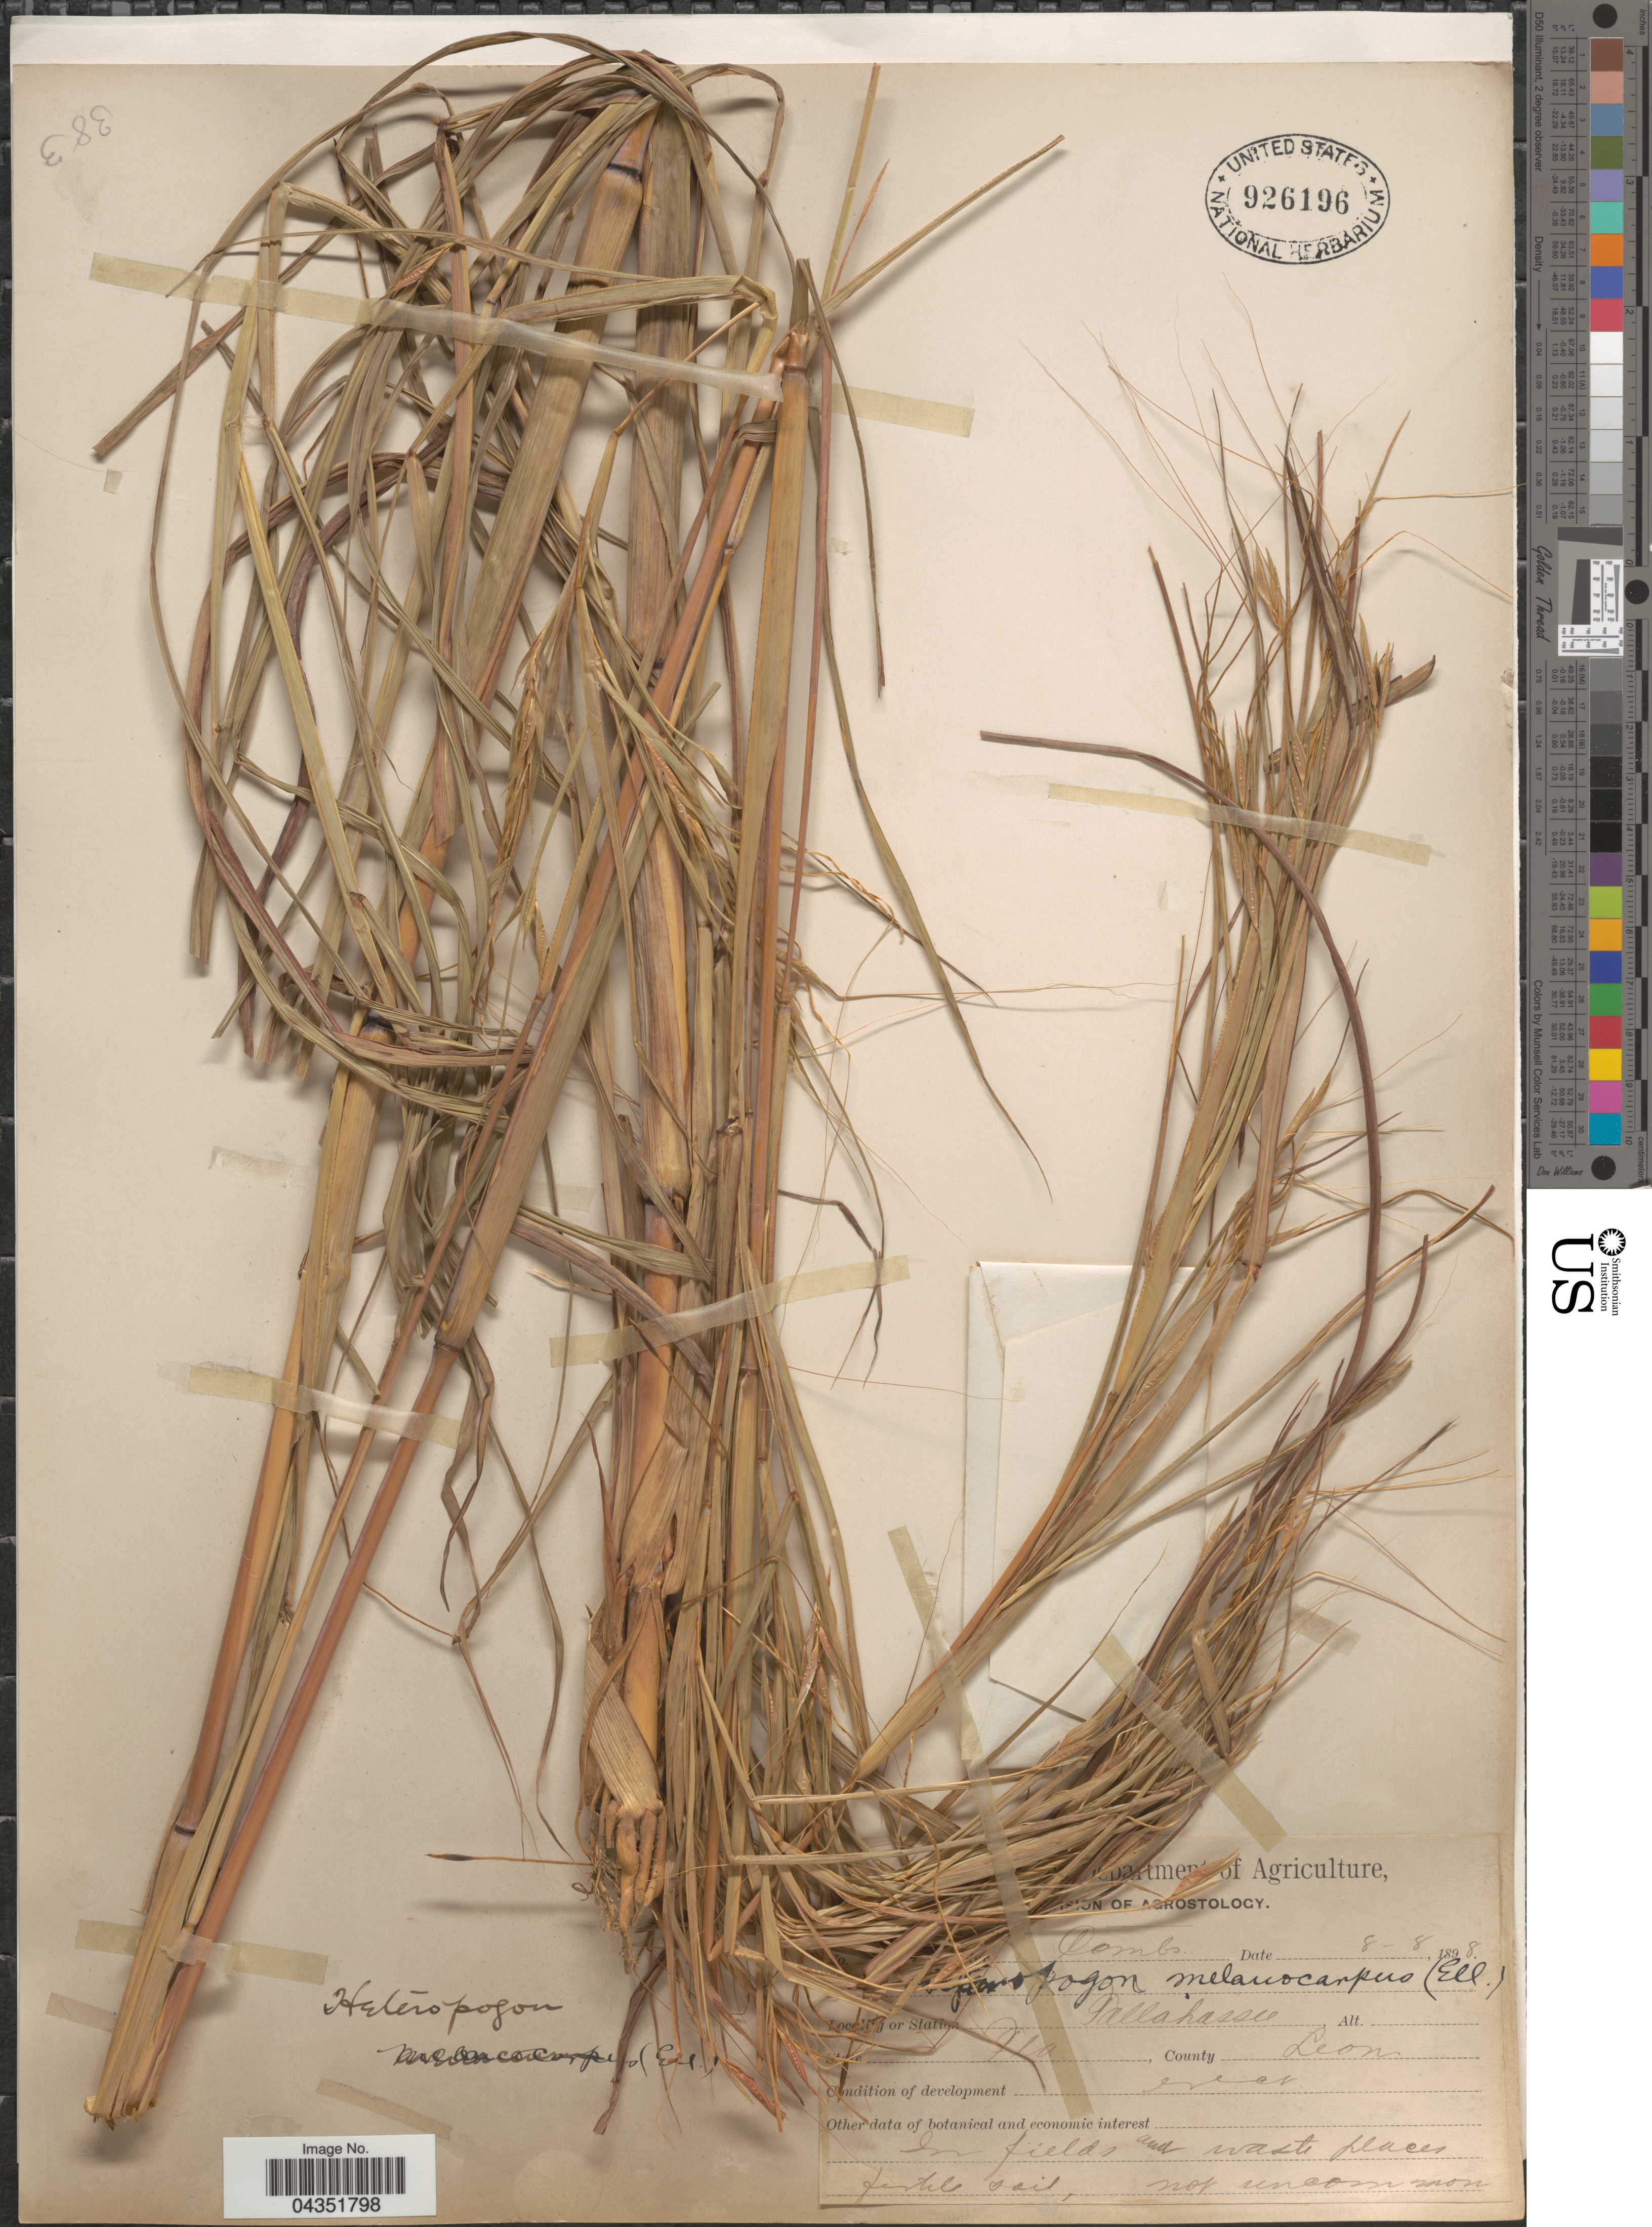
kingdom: Plantae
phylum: Tracheophyta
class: Liliopsida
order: Poales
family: Poaceae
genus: Heteropogon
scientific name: Heteropogon melanocarpus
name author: (Elliott) Benth.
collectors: -. Combs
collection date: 1898-08-08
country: United States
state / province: Florida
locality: Station Tallahassee. County Leon.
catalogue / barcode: US 926196